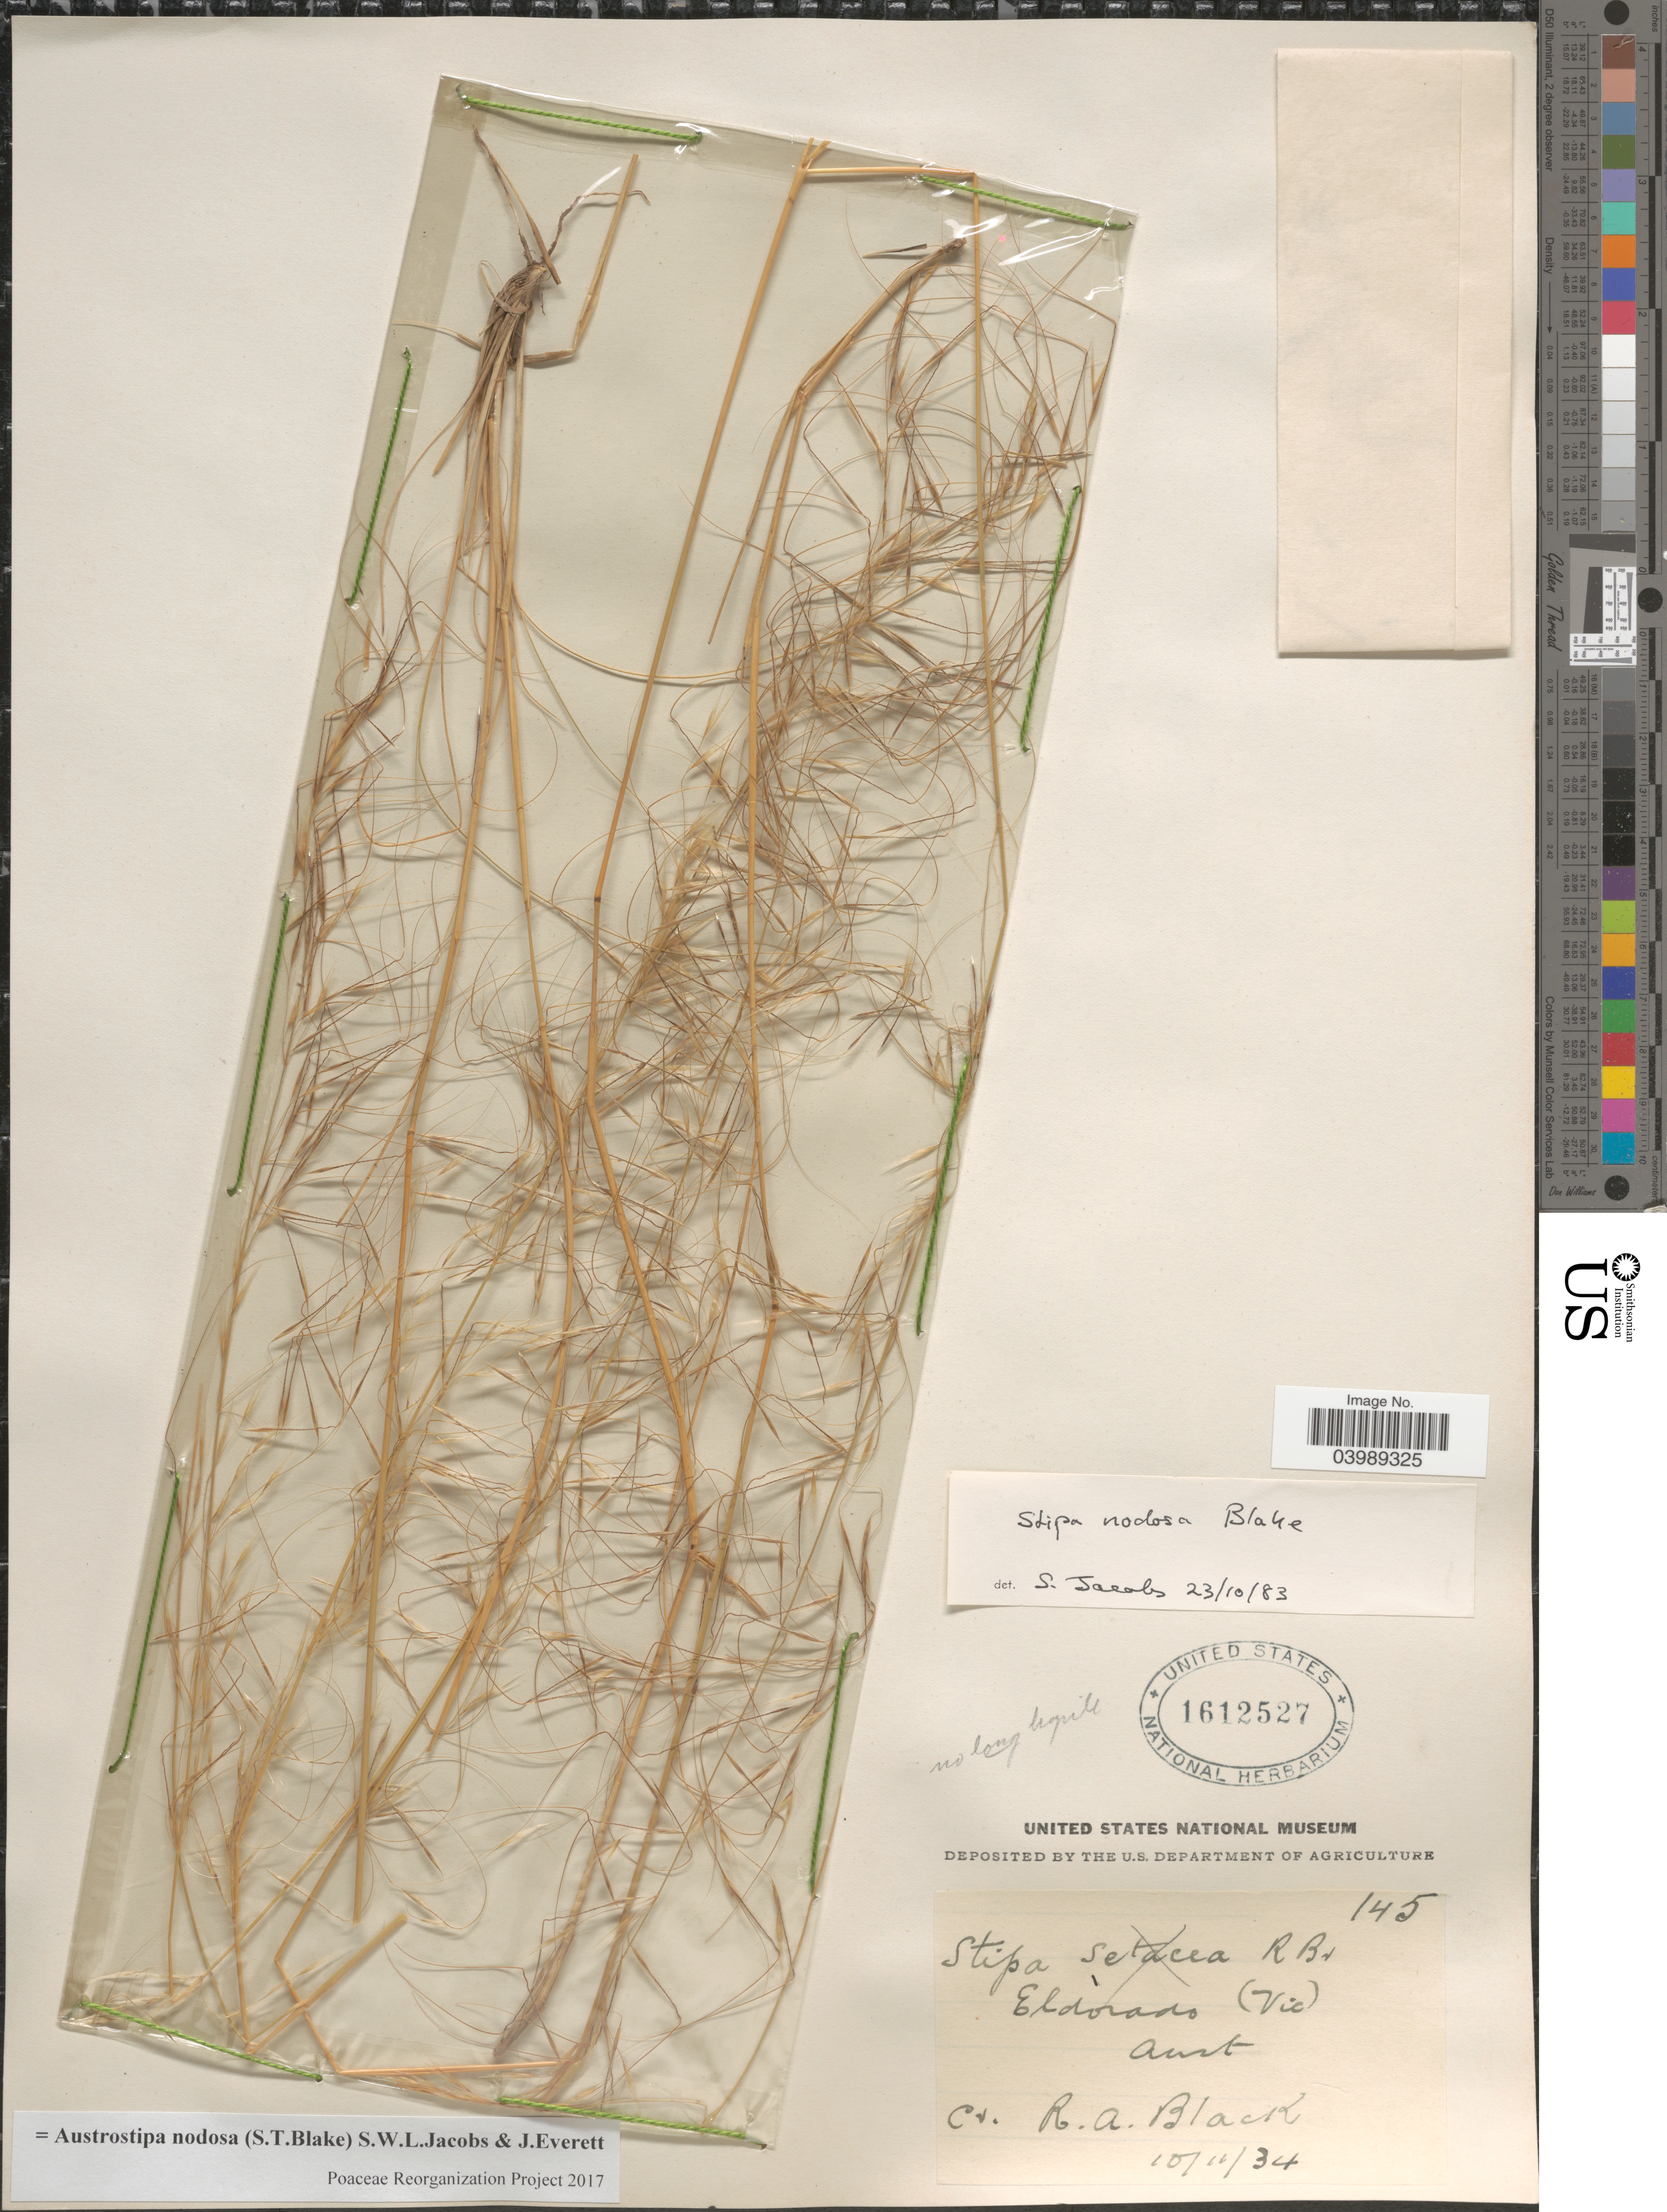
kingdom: Plantae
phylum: Tracheophyta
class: Liliopsida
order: Poales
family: Poaceae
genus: Austrostipa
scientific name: Austrostipa nodosa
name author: (S.T. Blake) S.W.L. Jacobs & J. Everett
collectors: R. A. Black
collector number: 145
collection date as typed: Transcribed d/m/y: 10/11/34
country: Australia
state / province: Victoria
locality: Eldorado (Vic).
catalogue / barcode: US 1612527